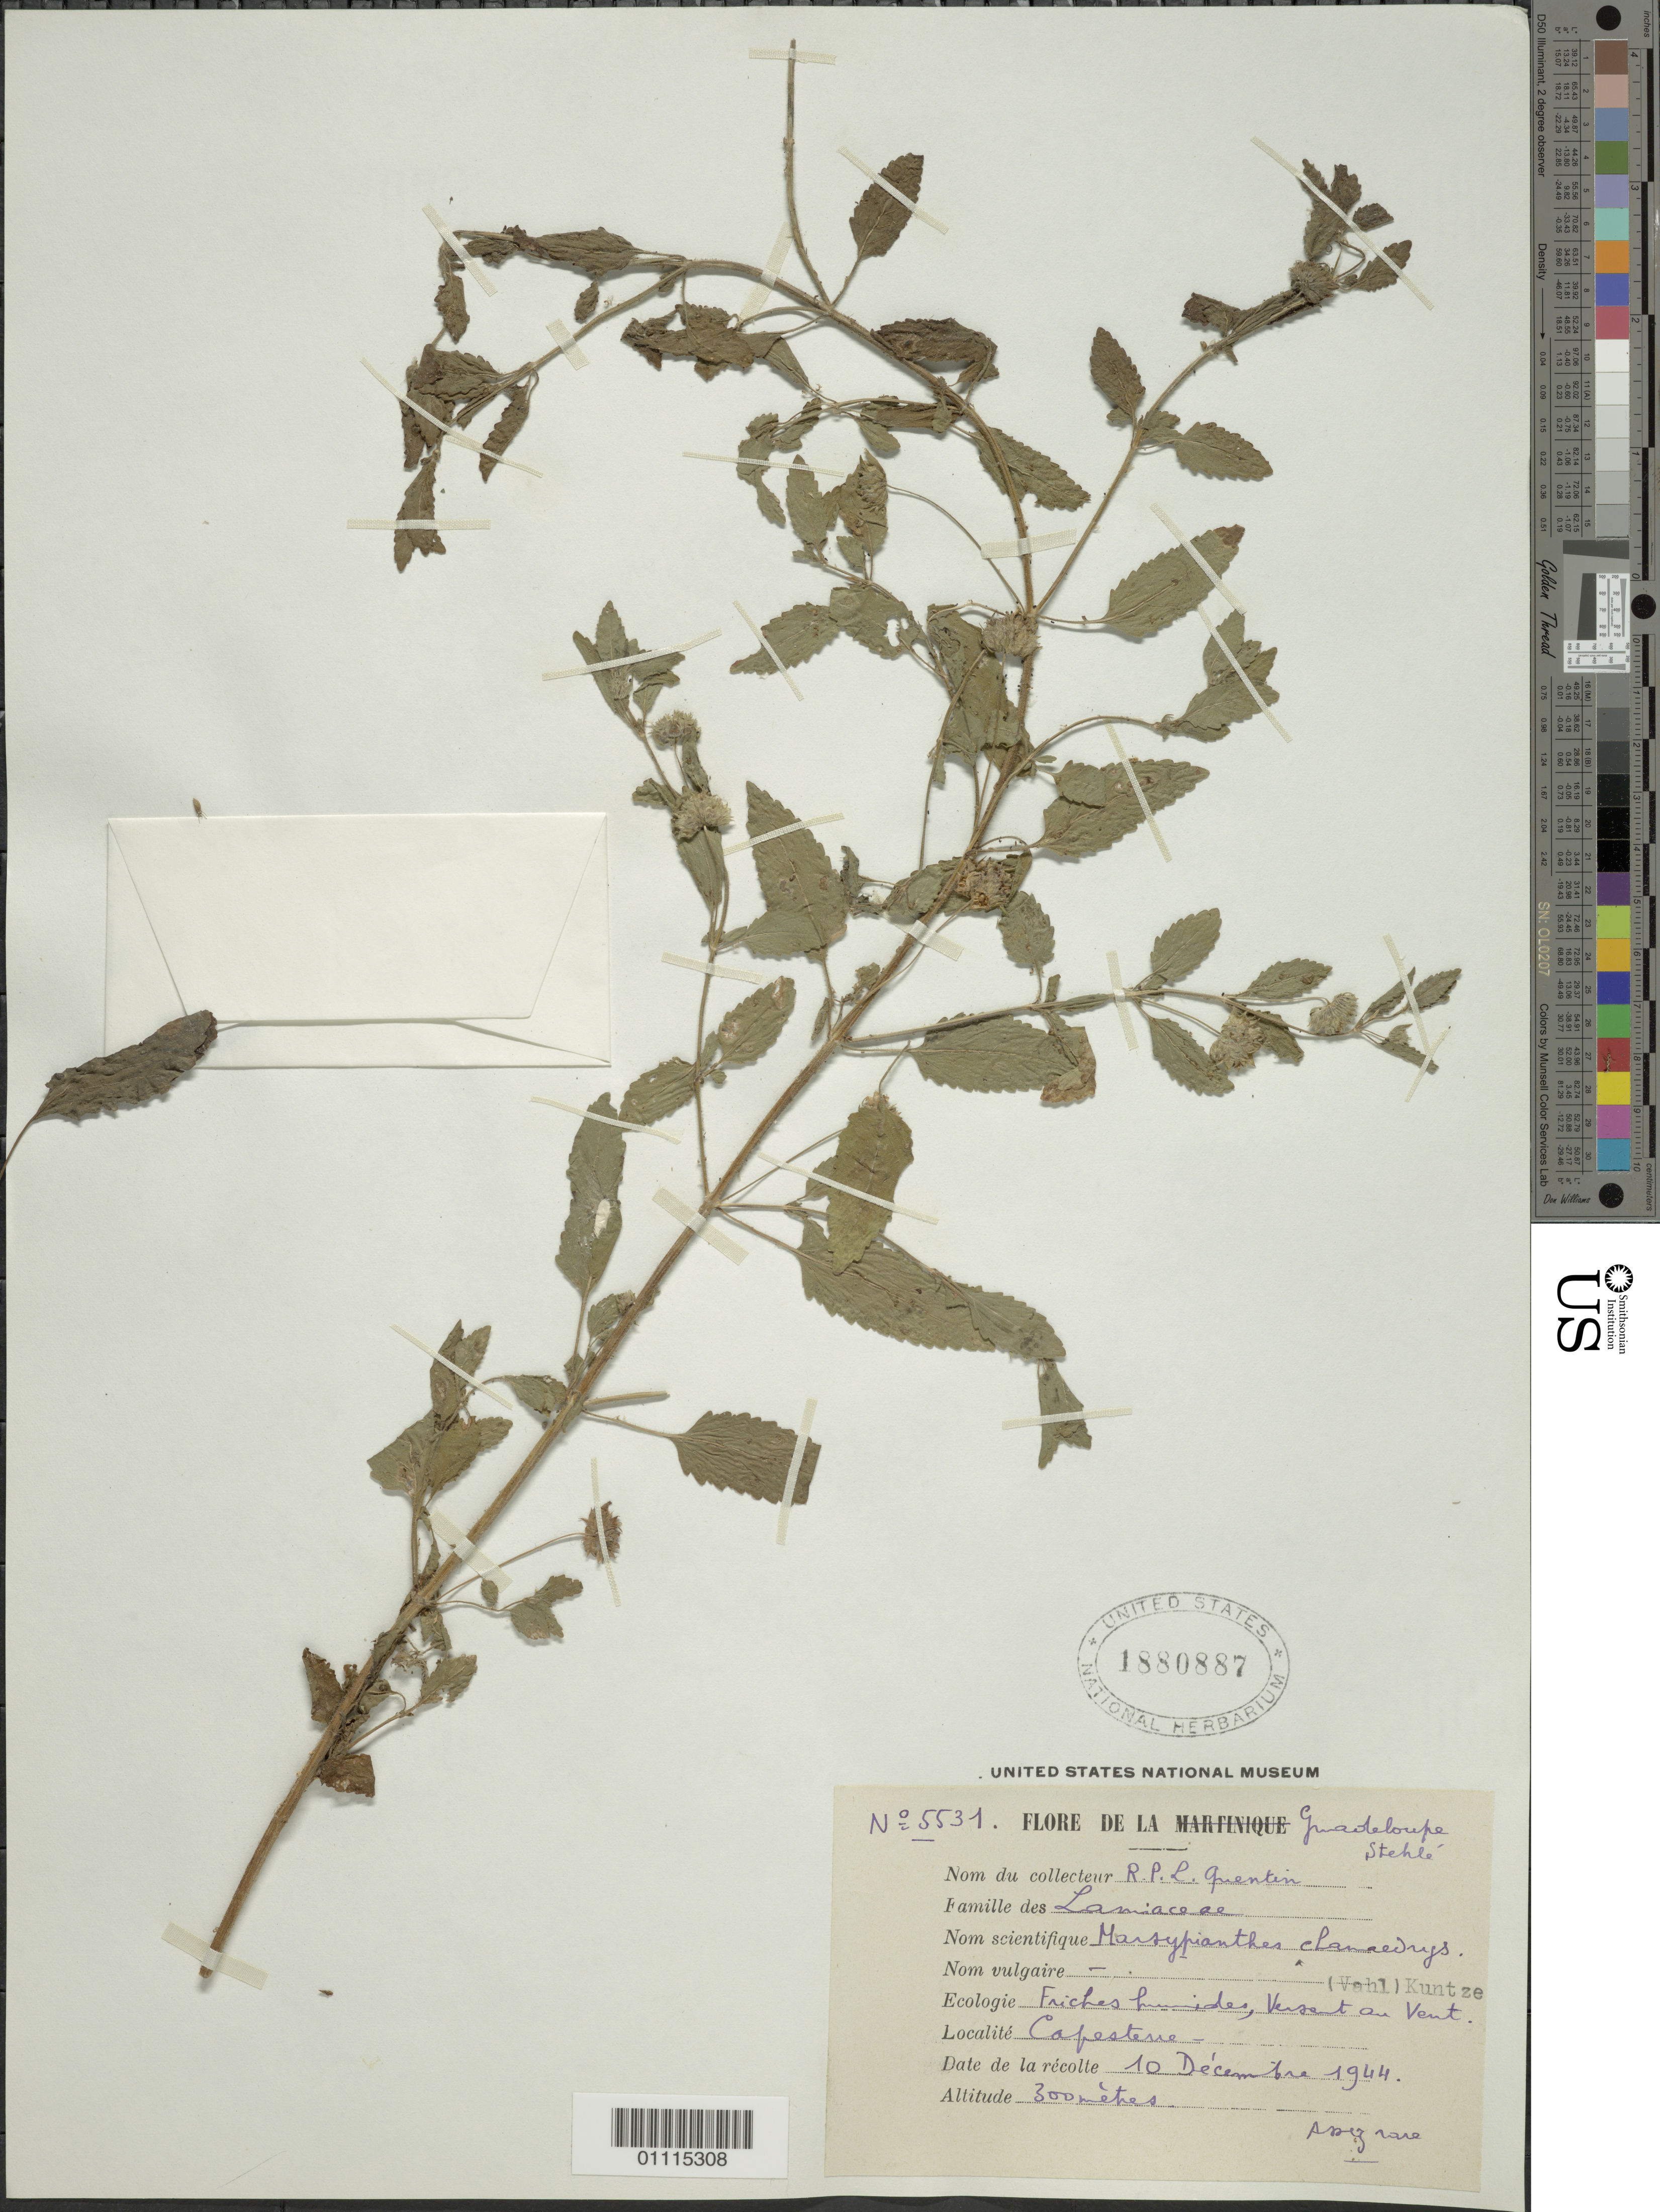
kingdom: Plantae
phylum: Tracheophyta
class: Magnoliopsida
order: Lamiales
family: Lamiaceae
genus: Marsypianthes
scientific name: Marsypianthes chamaedrys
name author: (Vahl) Kuntze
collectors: R. Quentin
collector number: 5531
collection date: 1944-12-10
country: Guadeloupe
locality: Capesterre.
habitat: Friches humides, versant au vent.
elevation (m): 300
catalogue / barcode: US 1880887